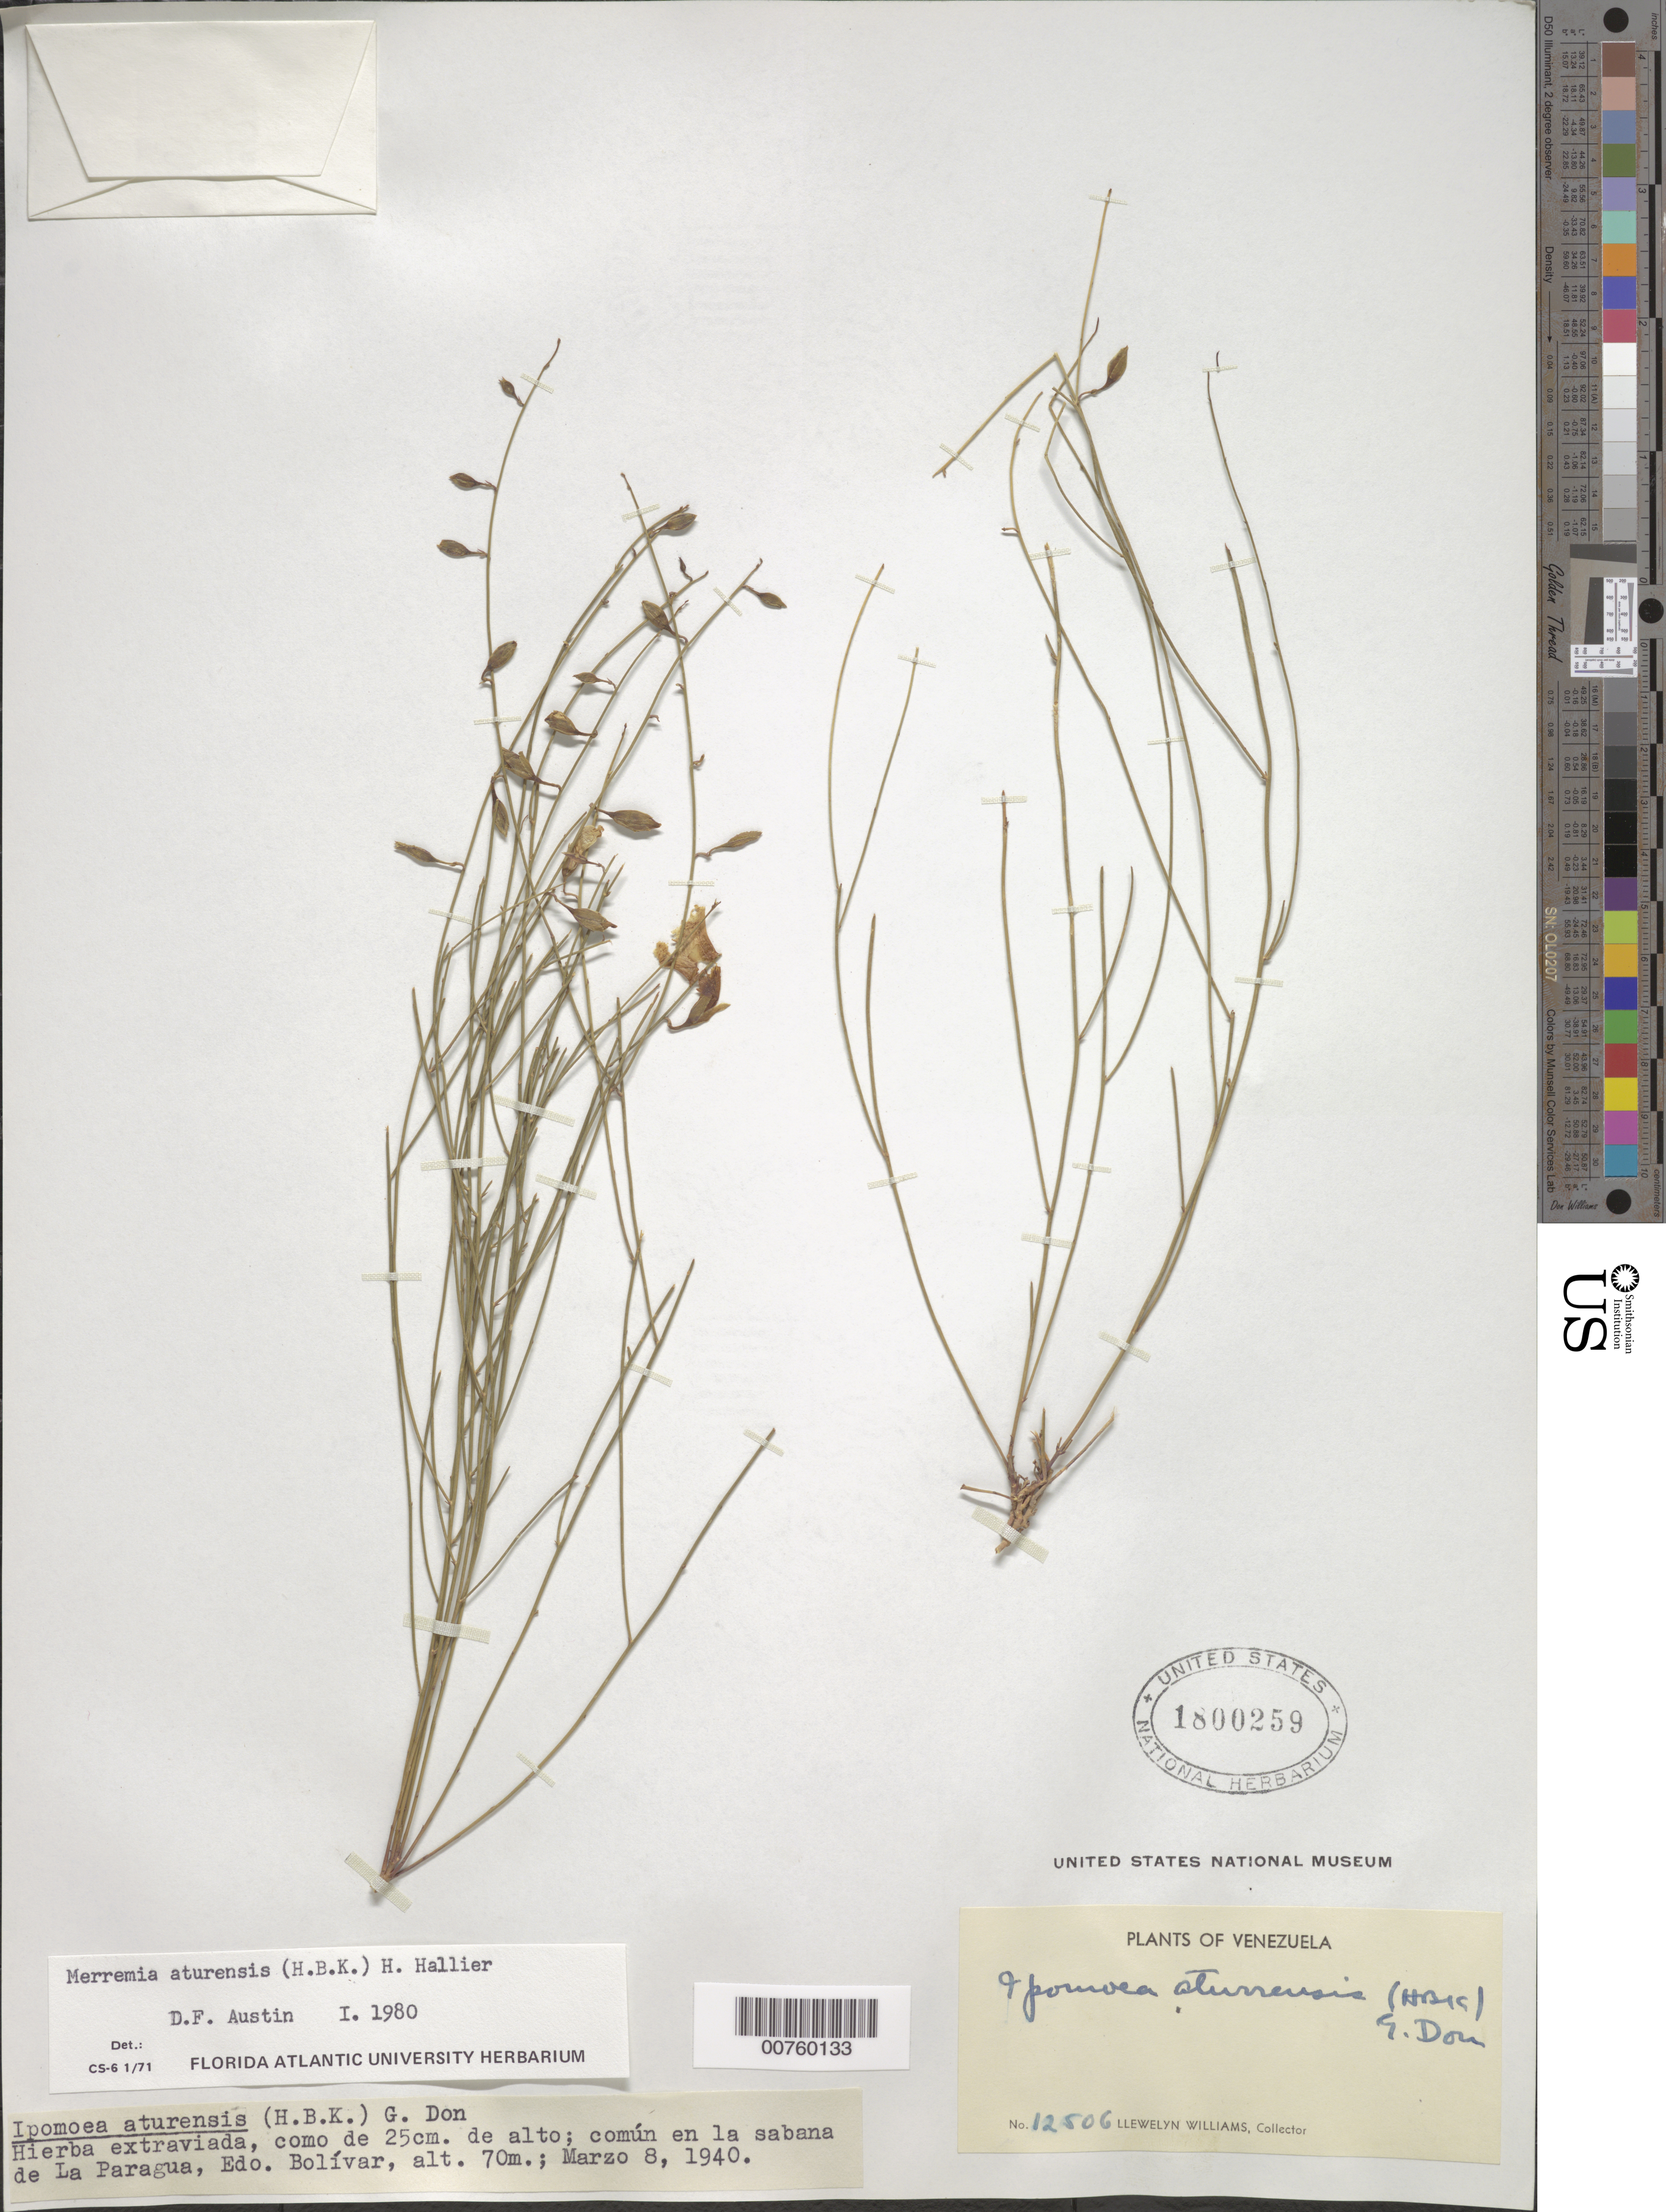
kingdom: Plantae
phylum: Tracheophyta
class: Magnoliopsida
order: Solanales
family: Convolvulaceae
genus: Distimake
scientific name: Distimake aturensis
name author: (Kunth) A. R. Simões & Staples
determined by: Strong, Mark T., (BOT), Smithsonian Institution - National Museum of Natural History (UNITED STATES)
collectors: Ll. Williams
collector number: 12506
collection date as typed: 8-Mar-40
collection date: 1940-03-08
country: Venezuela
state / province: Bolívar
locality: La Paragua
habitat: Savanna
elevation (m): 70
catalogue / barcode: US 1800259